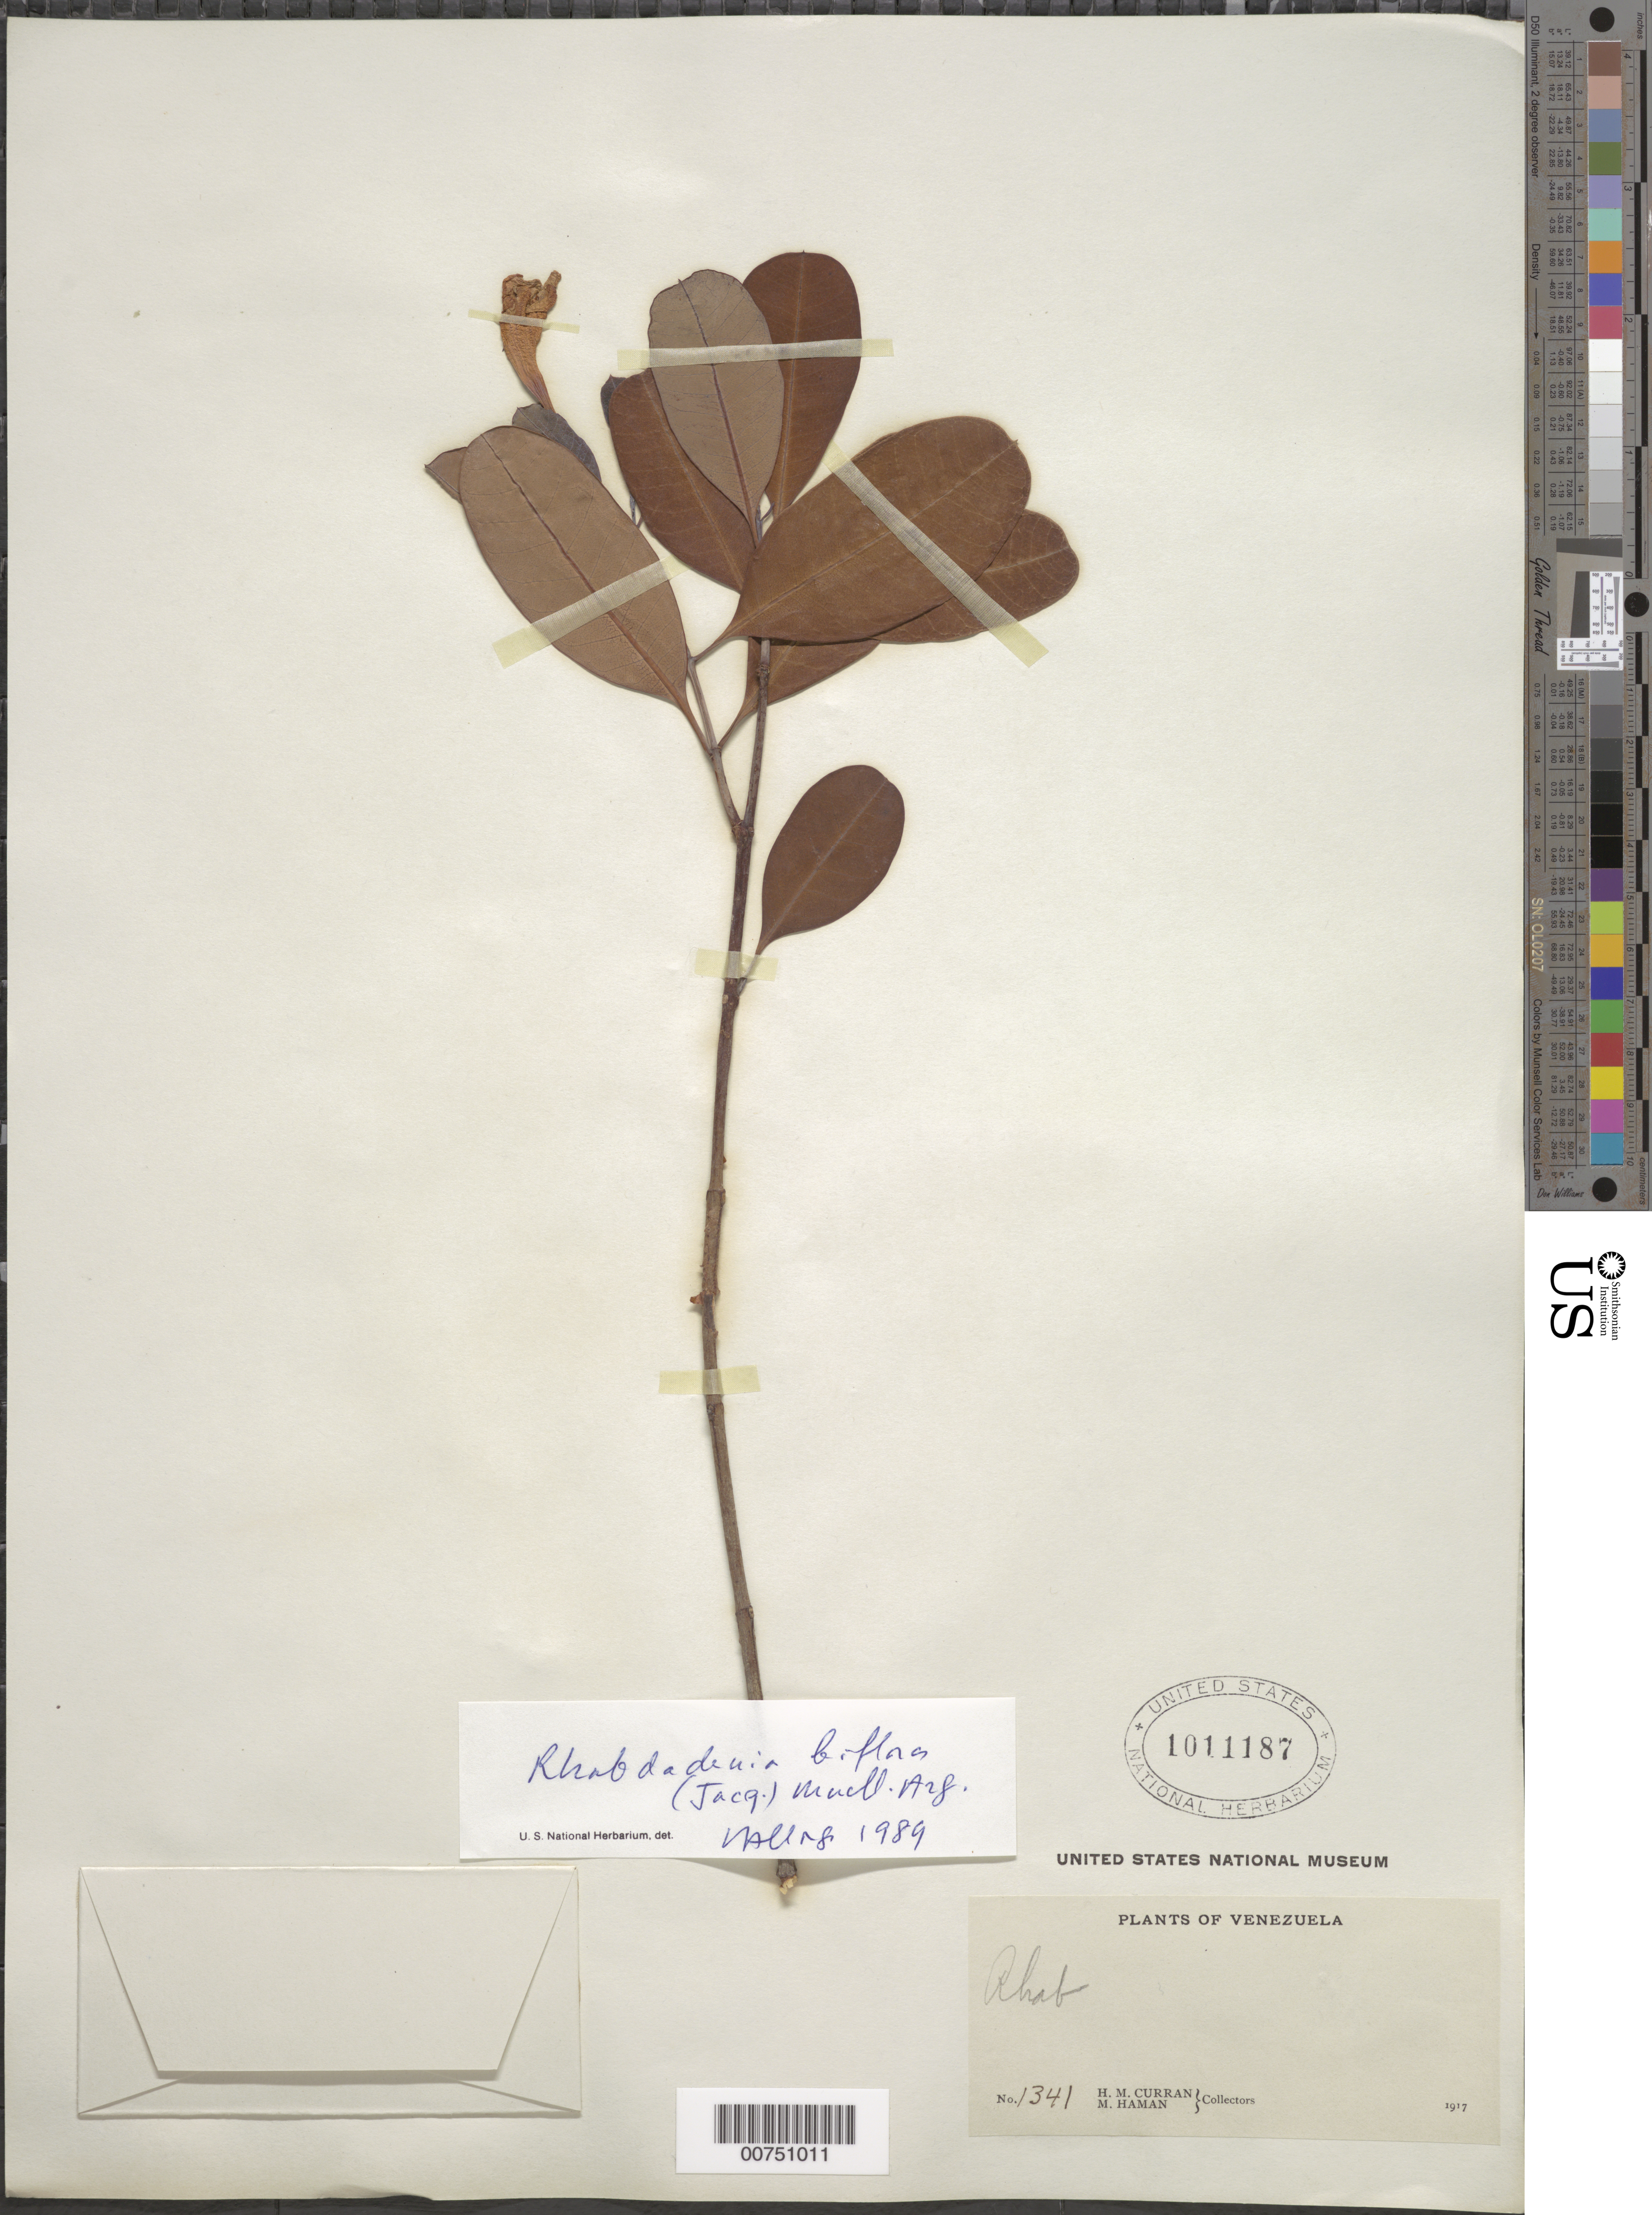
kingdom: Plantae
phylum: Tracheophyta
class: Magnoliopsida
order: Gentianales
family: Apocynaceae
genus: Rhabdadenia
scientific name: Rhabdadenia biflora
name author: (Jacq.) Müll. Arg.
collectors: H. M. Curran & M. Haman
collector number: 1341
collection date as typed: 1917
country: Venezuela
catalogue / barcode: US 1011187